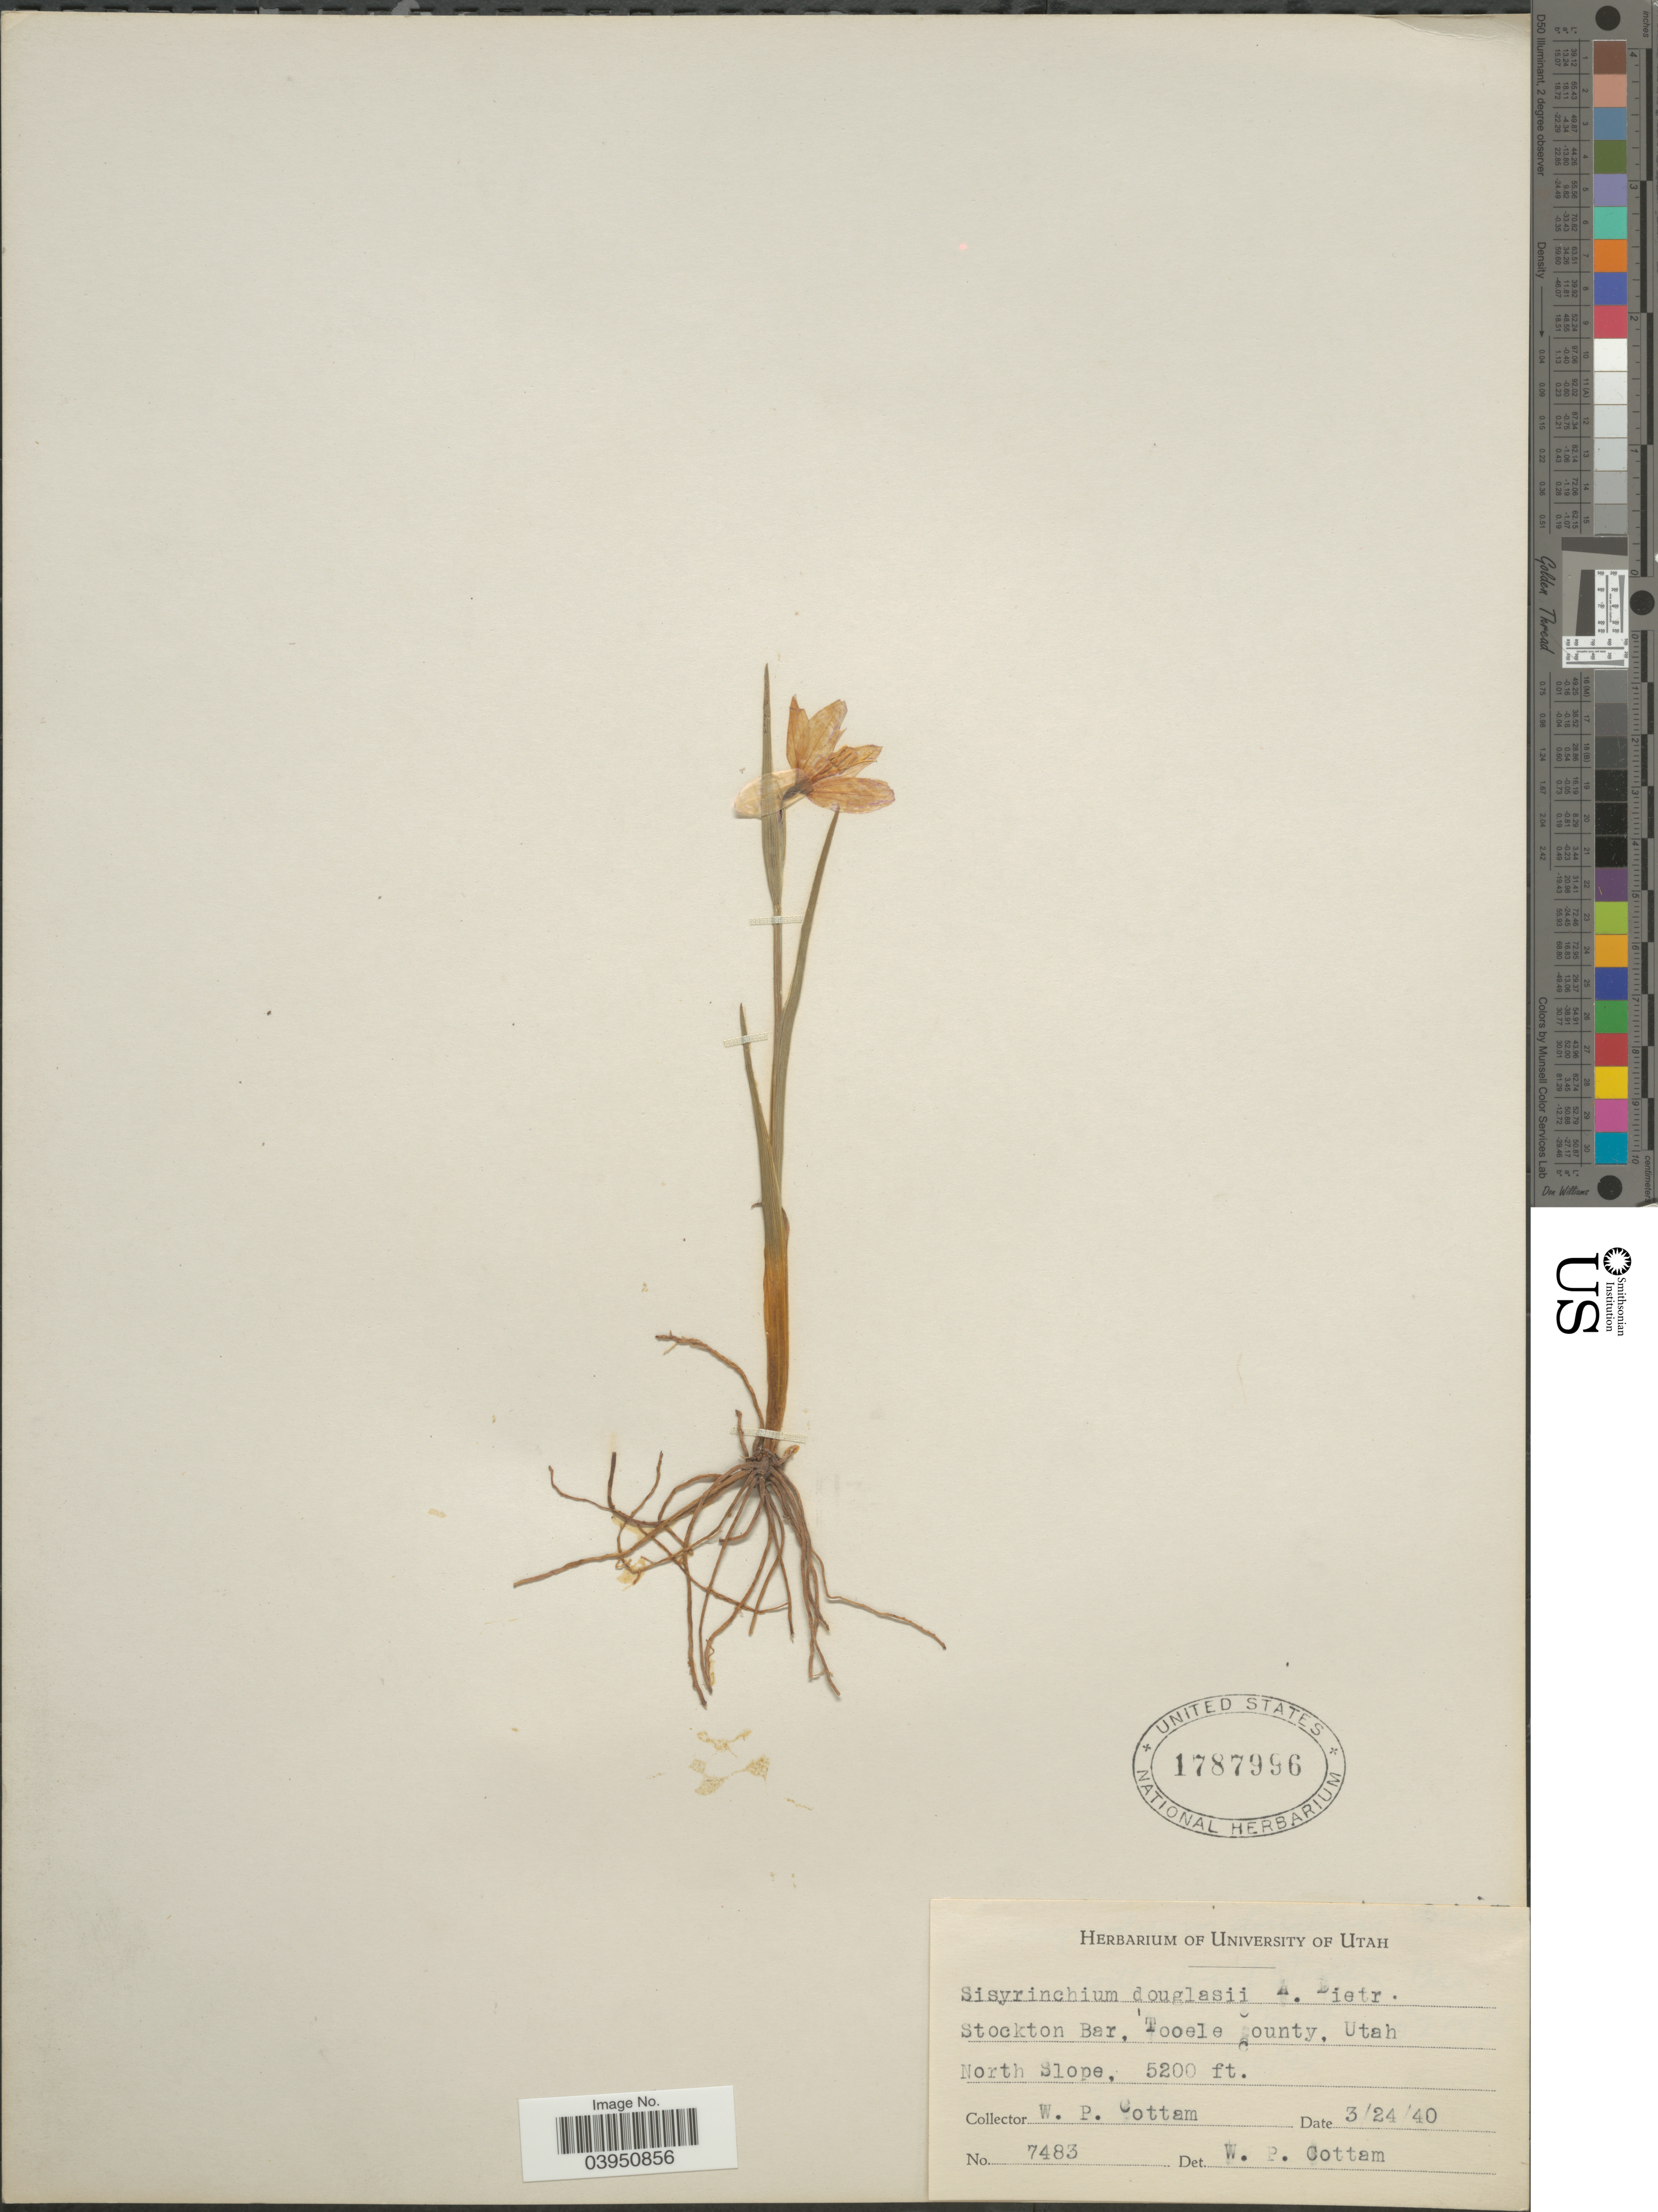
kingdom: Plantae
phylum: Tracheophyta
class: Liliopsida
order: Asparagales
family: Iridaceae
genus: Sisyrinchium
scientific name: Sisyrinchium douglasii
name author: A. Dietr.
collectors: W. Cottam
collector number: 7483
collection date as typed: Transcribed d/m/y: 24/3/40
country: United States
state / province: Utah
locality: Stockton Bar, Tooele County. North Slope.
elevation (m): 1585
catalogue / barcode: US 1787996